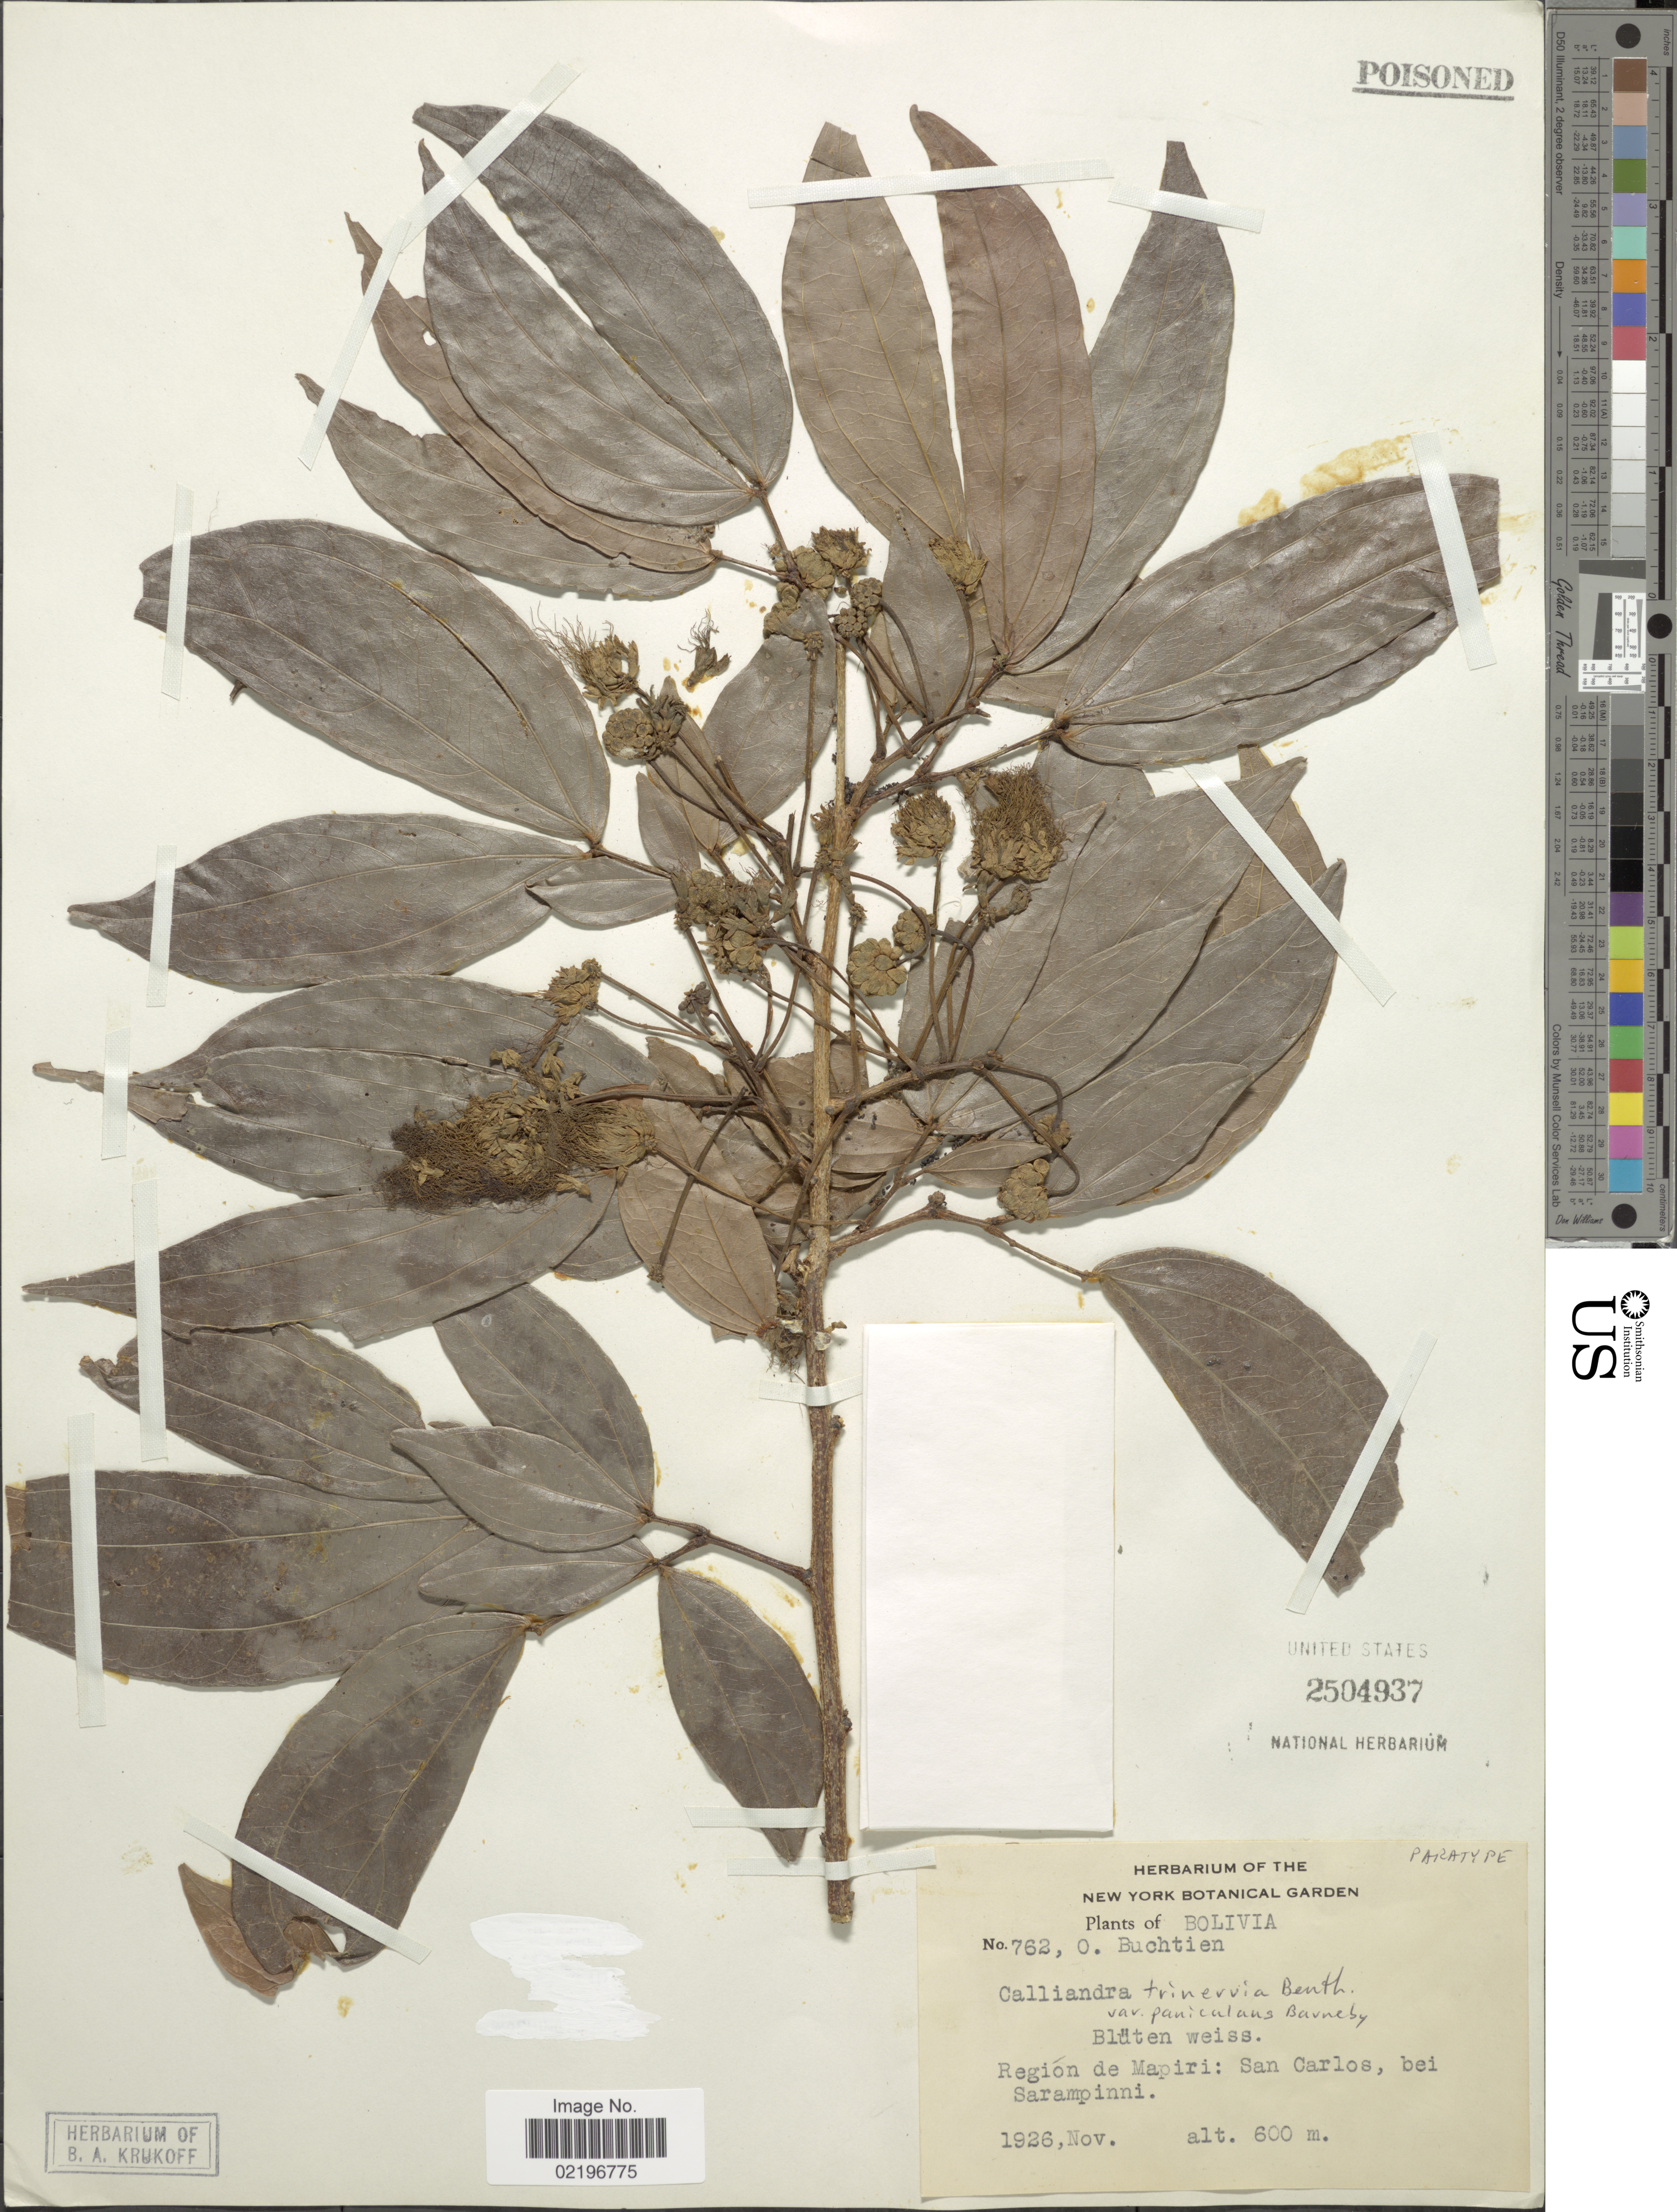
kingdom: Plantae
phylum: Tracheophyta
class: Magnoliopsida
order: Fabales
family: Fabaceae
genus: Calliandra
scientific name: Calliandra trinervia var. paniculans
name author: Barneby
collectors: O. Buchtien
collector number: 762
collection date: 1926-11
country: Bolivia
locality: Region de Mapiri: San Carlos, bei Sarampinni.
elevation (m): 600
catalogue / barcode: US 2504937